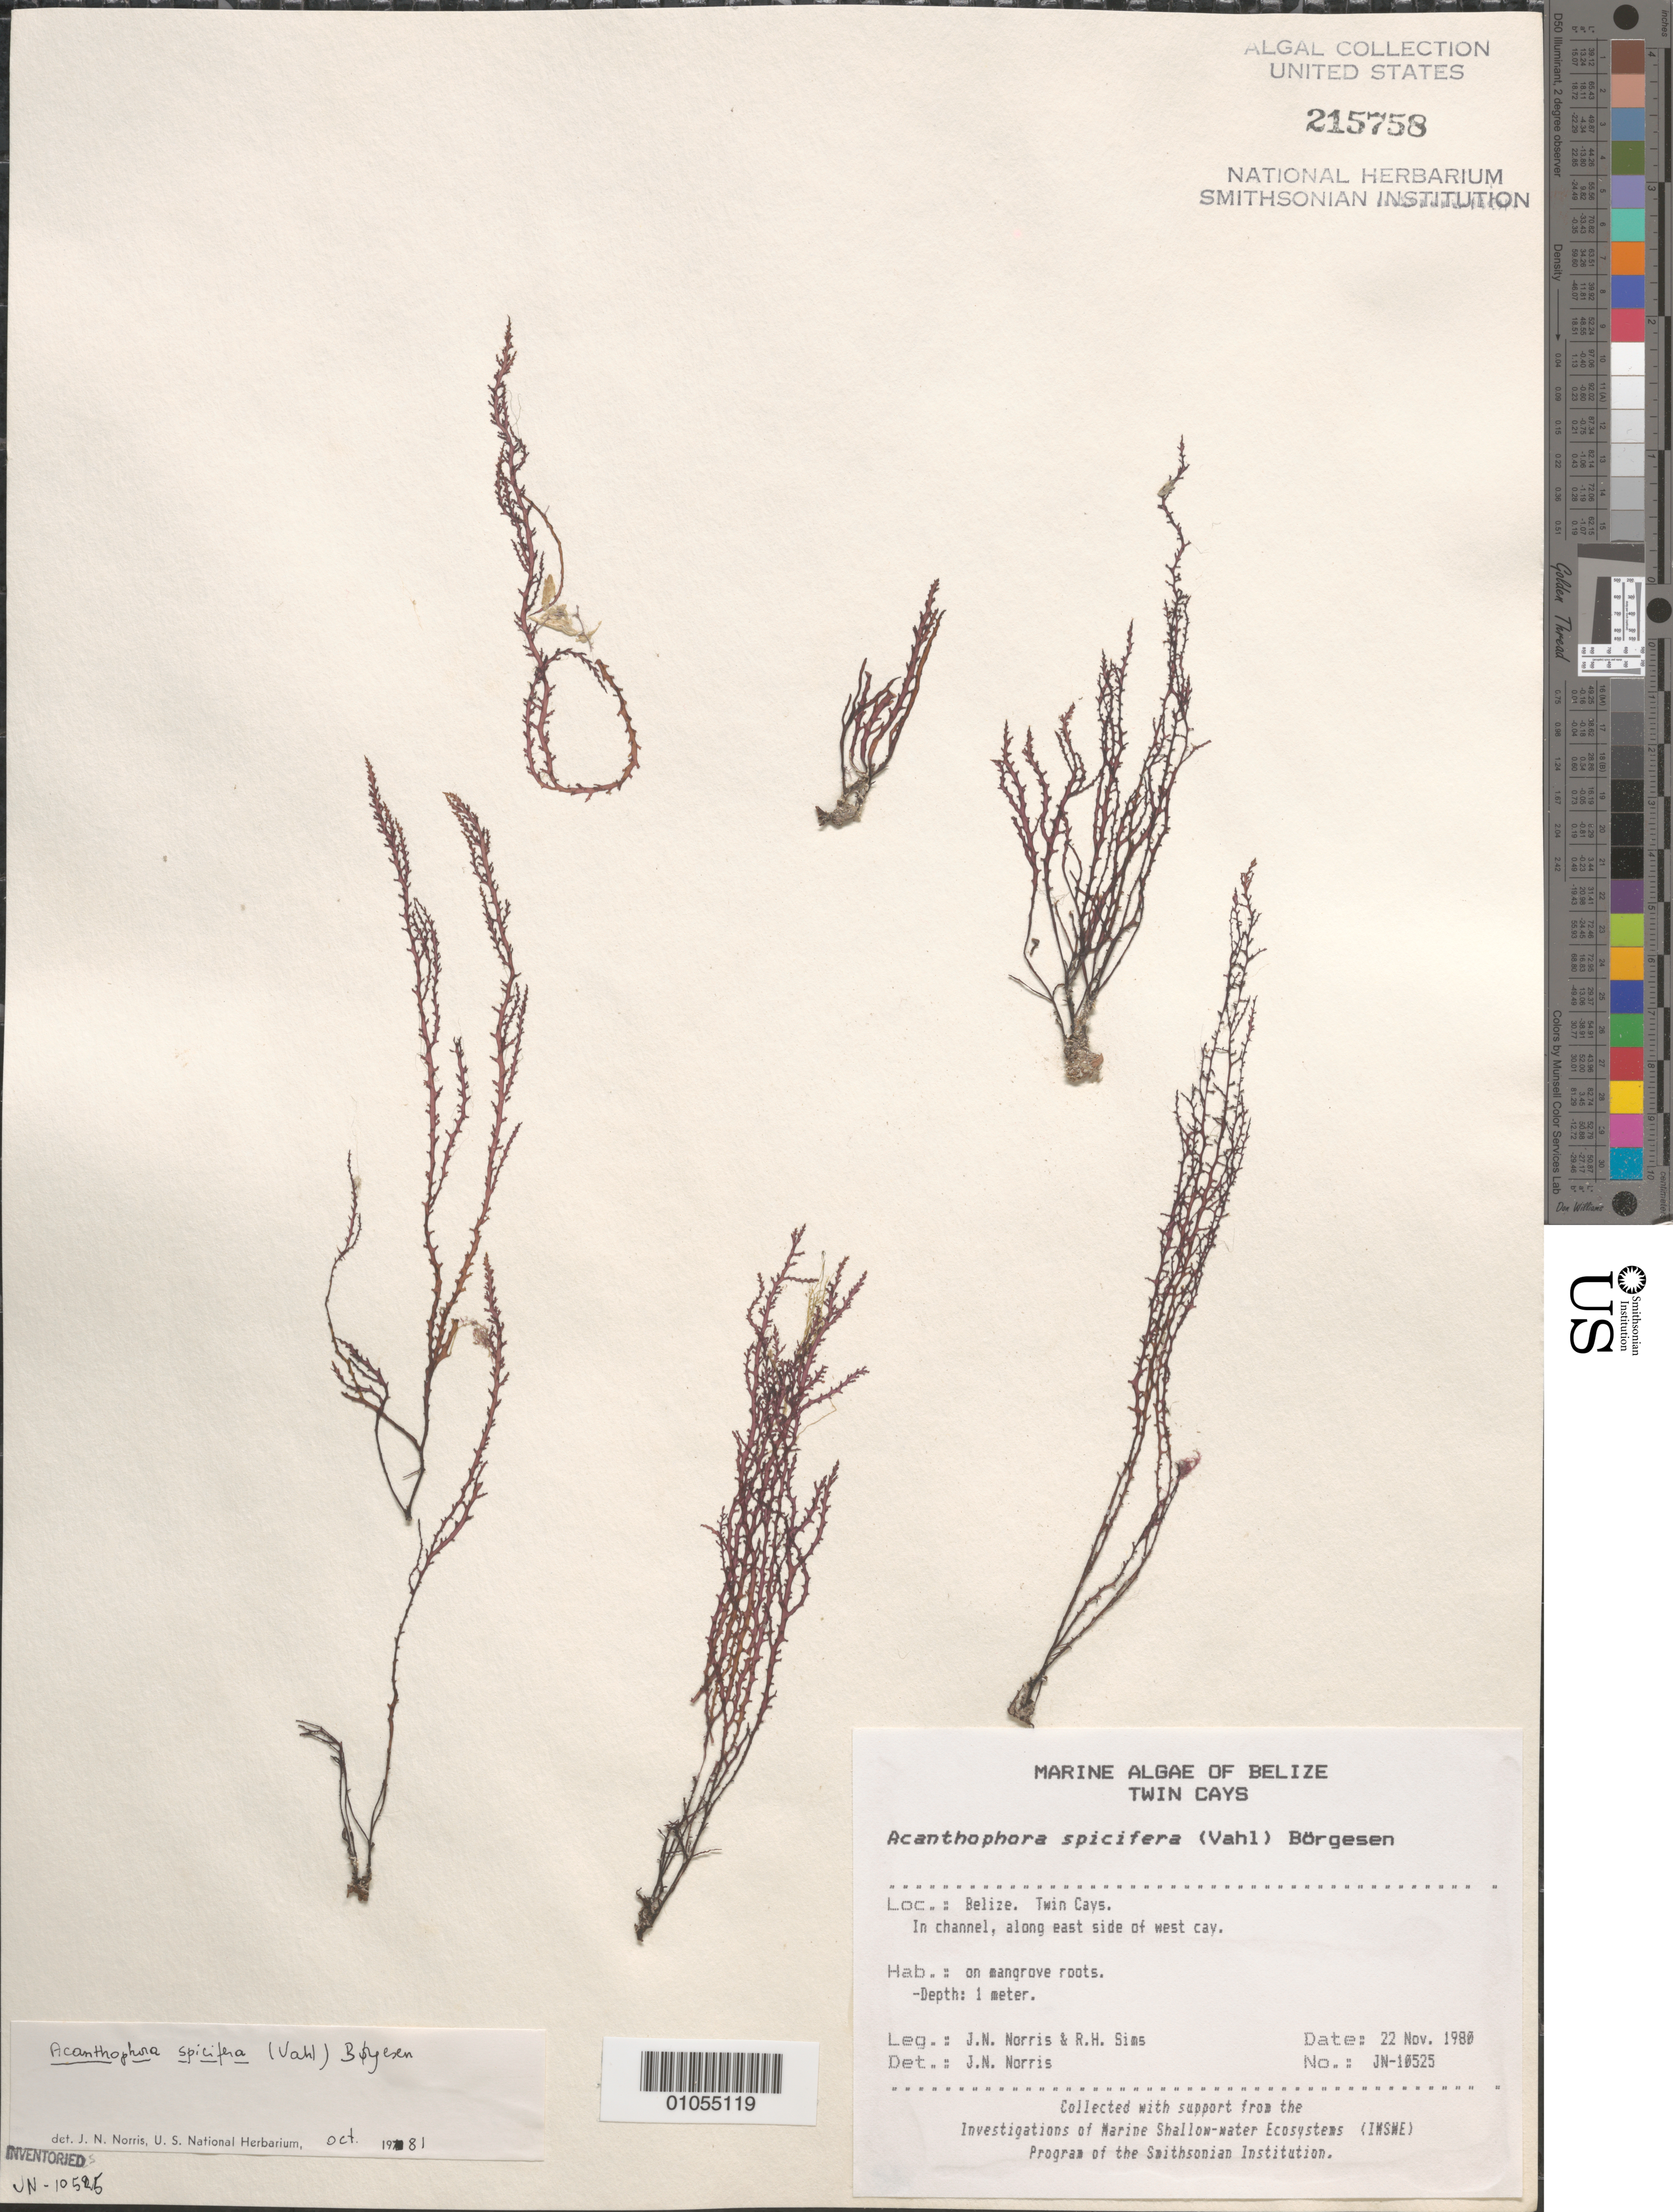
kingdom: Plantae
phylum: Rhodophyta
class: Florideophyceae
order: Ceramiales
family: Rhodomelaceae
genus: Acanthophora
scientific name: Acanthophora spicifera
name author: (Vahl) Børgesen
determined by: Norris, James N.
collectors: J. N. Norris & R. H. Sims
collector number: JN-10525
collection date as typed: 22 Nov 1980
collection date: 1980-11-22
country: Belize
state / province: Stann Creek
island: West Cay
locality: In channel along east side of West Cay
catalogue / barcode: US 215758